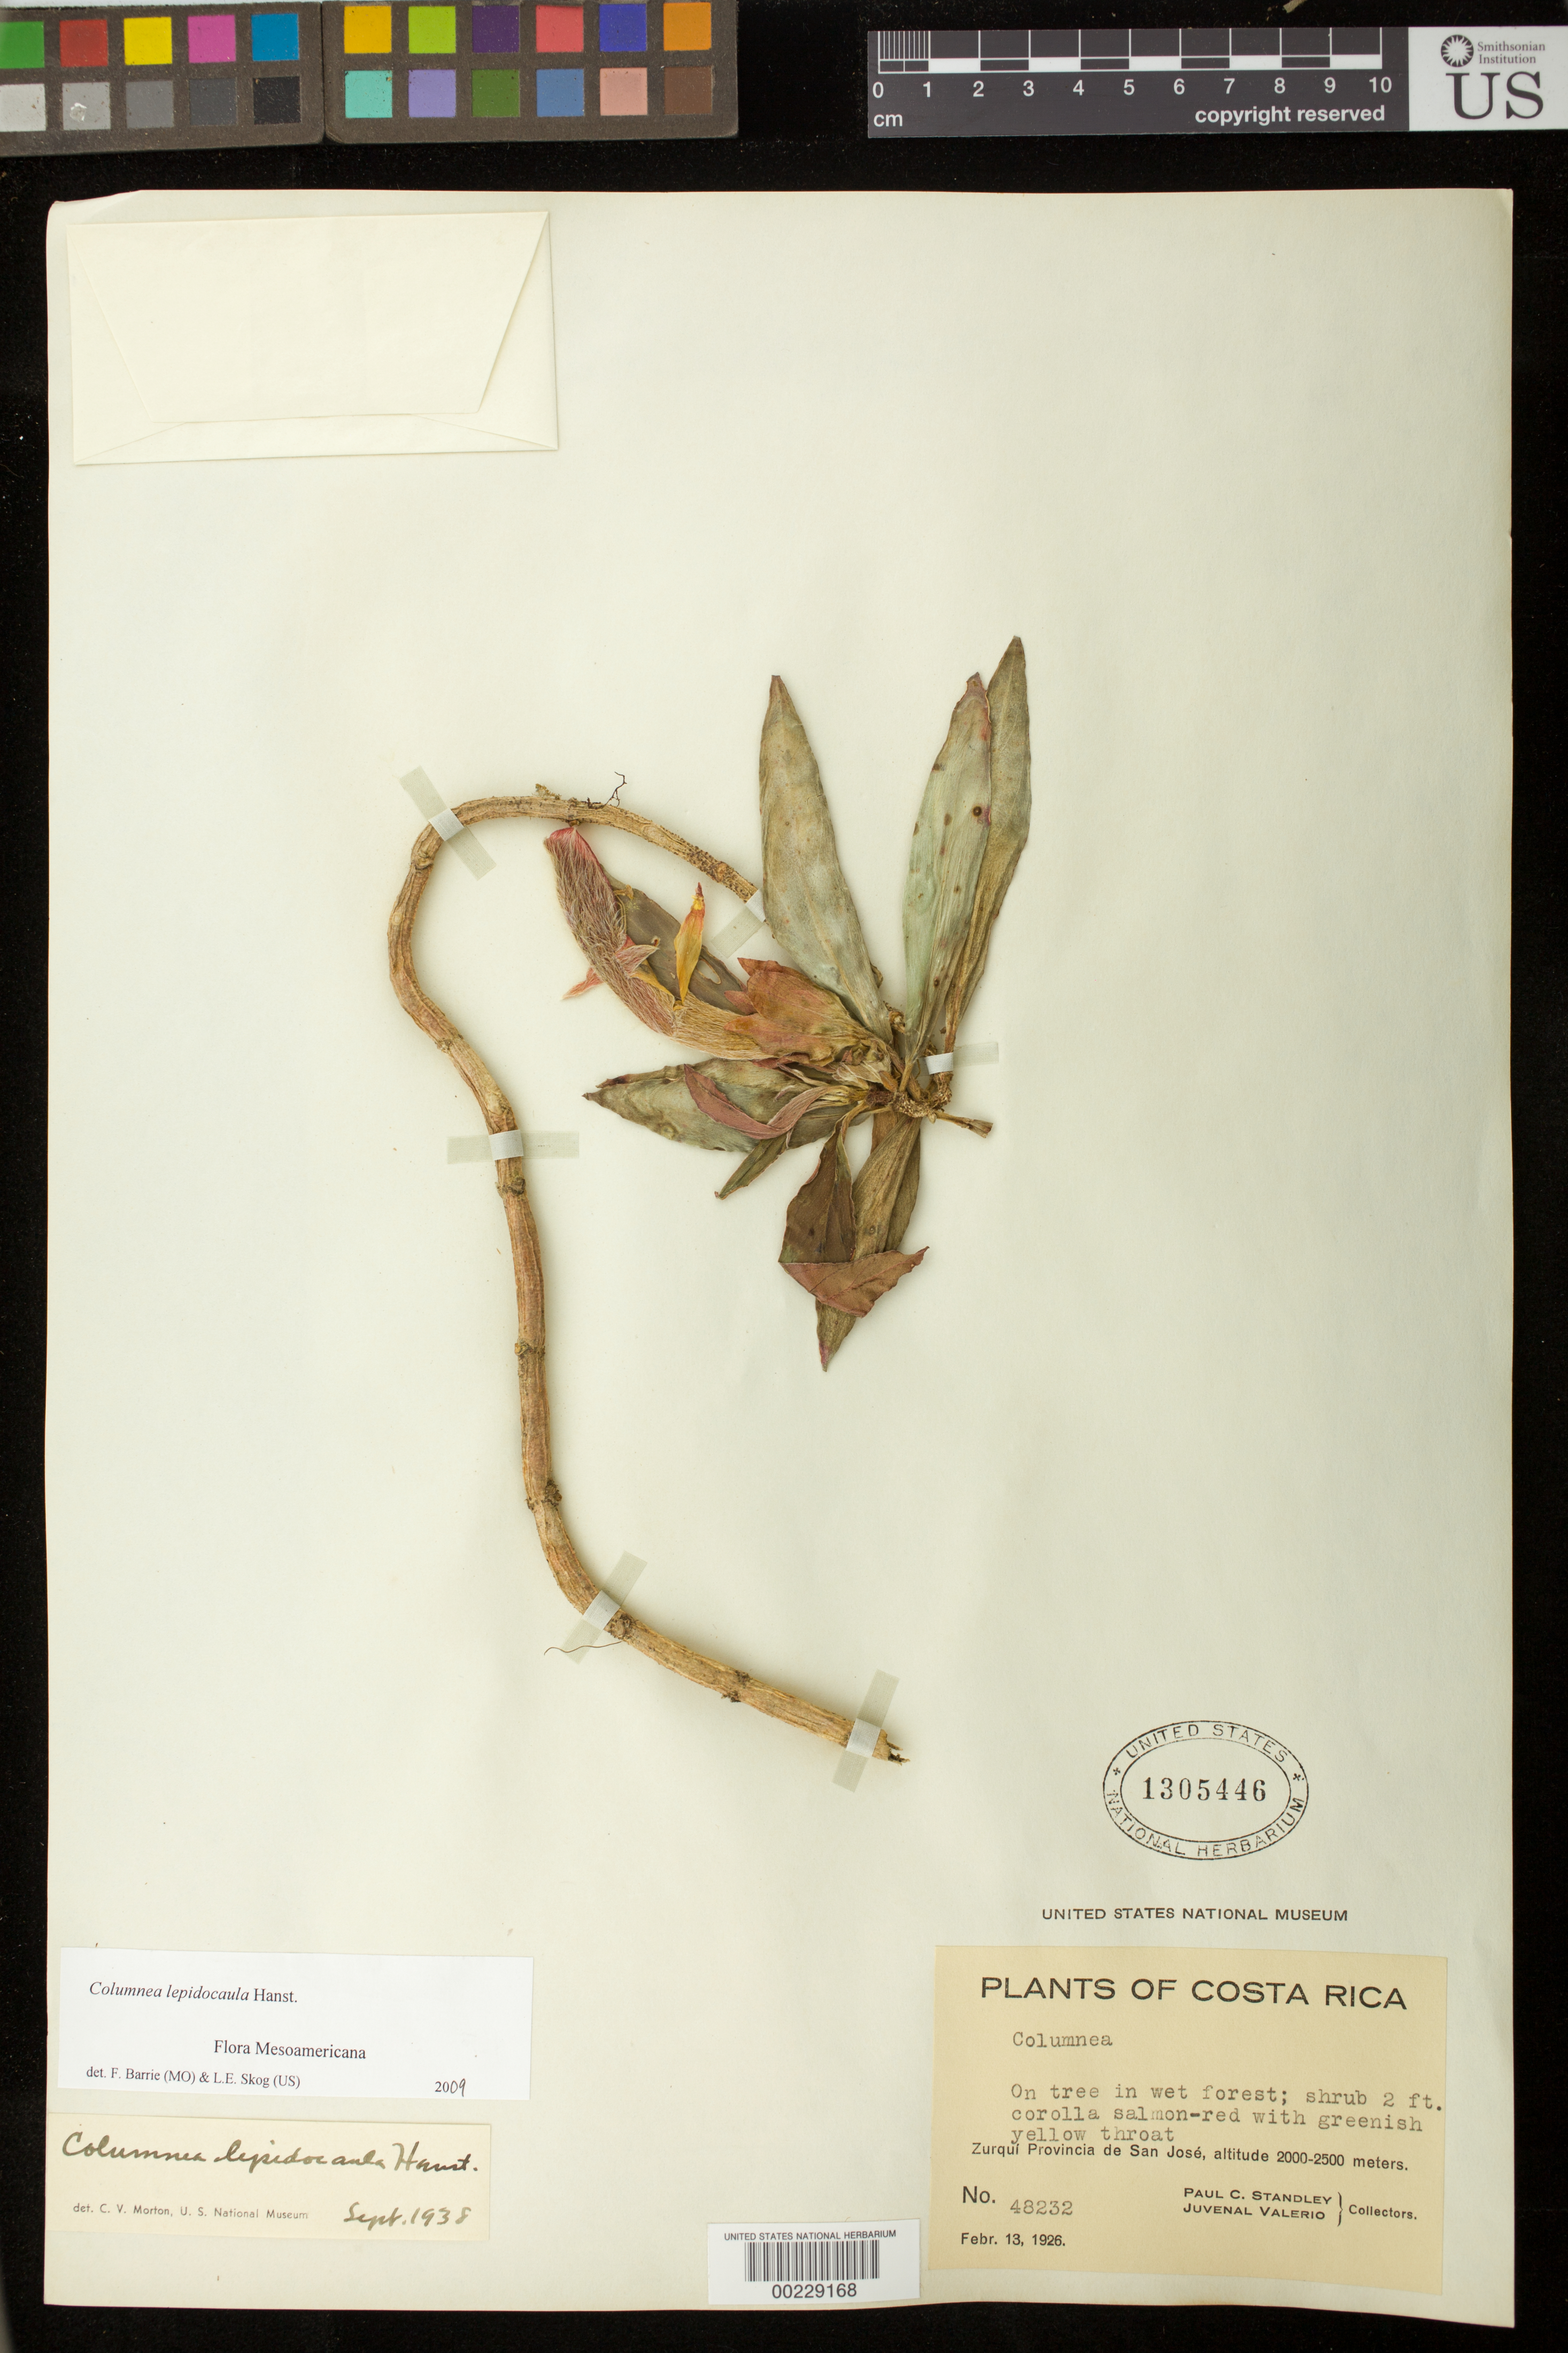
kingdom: Plantae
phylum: Tracheophyta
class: Magnoliopsida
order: Lamiales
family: Gesneriaceae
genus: Columnea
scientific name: Columnea lepidocaula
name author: Hanst.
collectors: P. C. Standley & J. Valerio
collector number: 48232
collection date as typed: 13 Feb 1926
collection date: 1926-02-13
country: Costa Rica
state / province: San José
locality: Zurqui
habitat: On tree in wet forest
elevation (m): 2000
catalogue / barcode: US 1305446